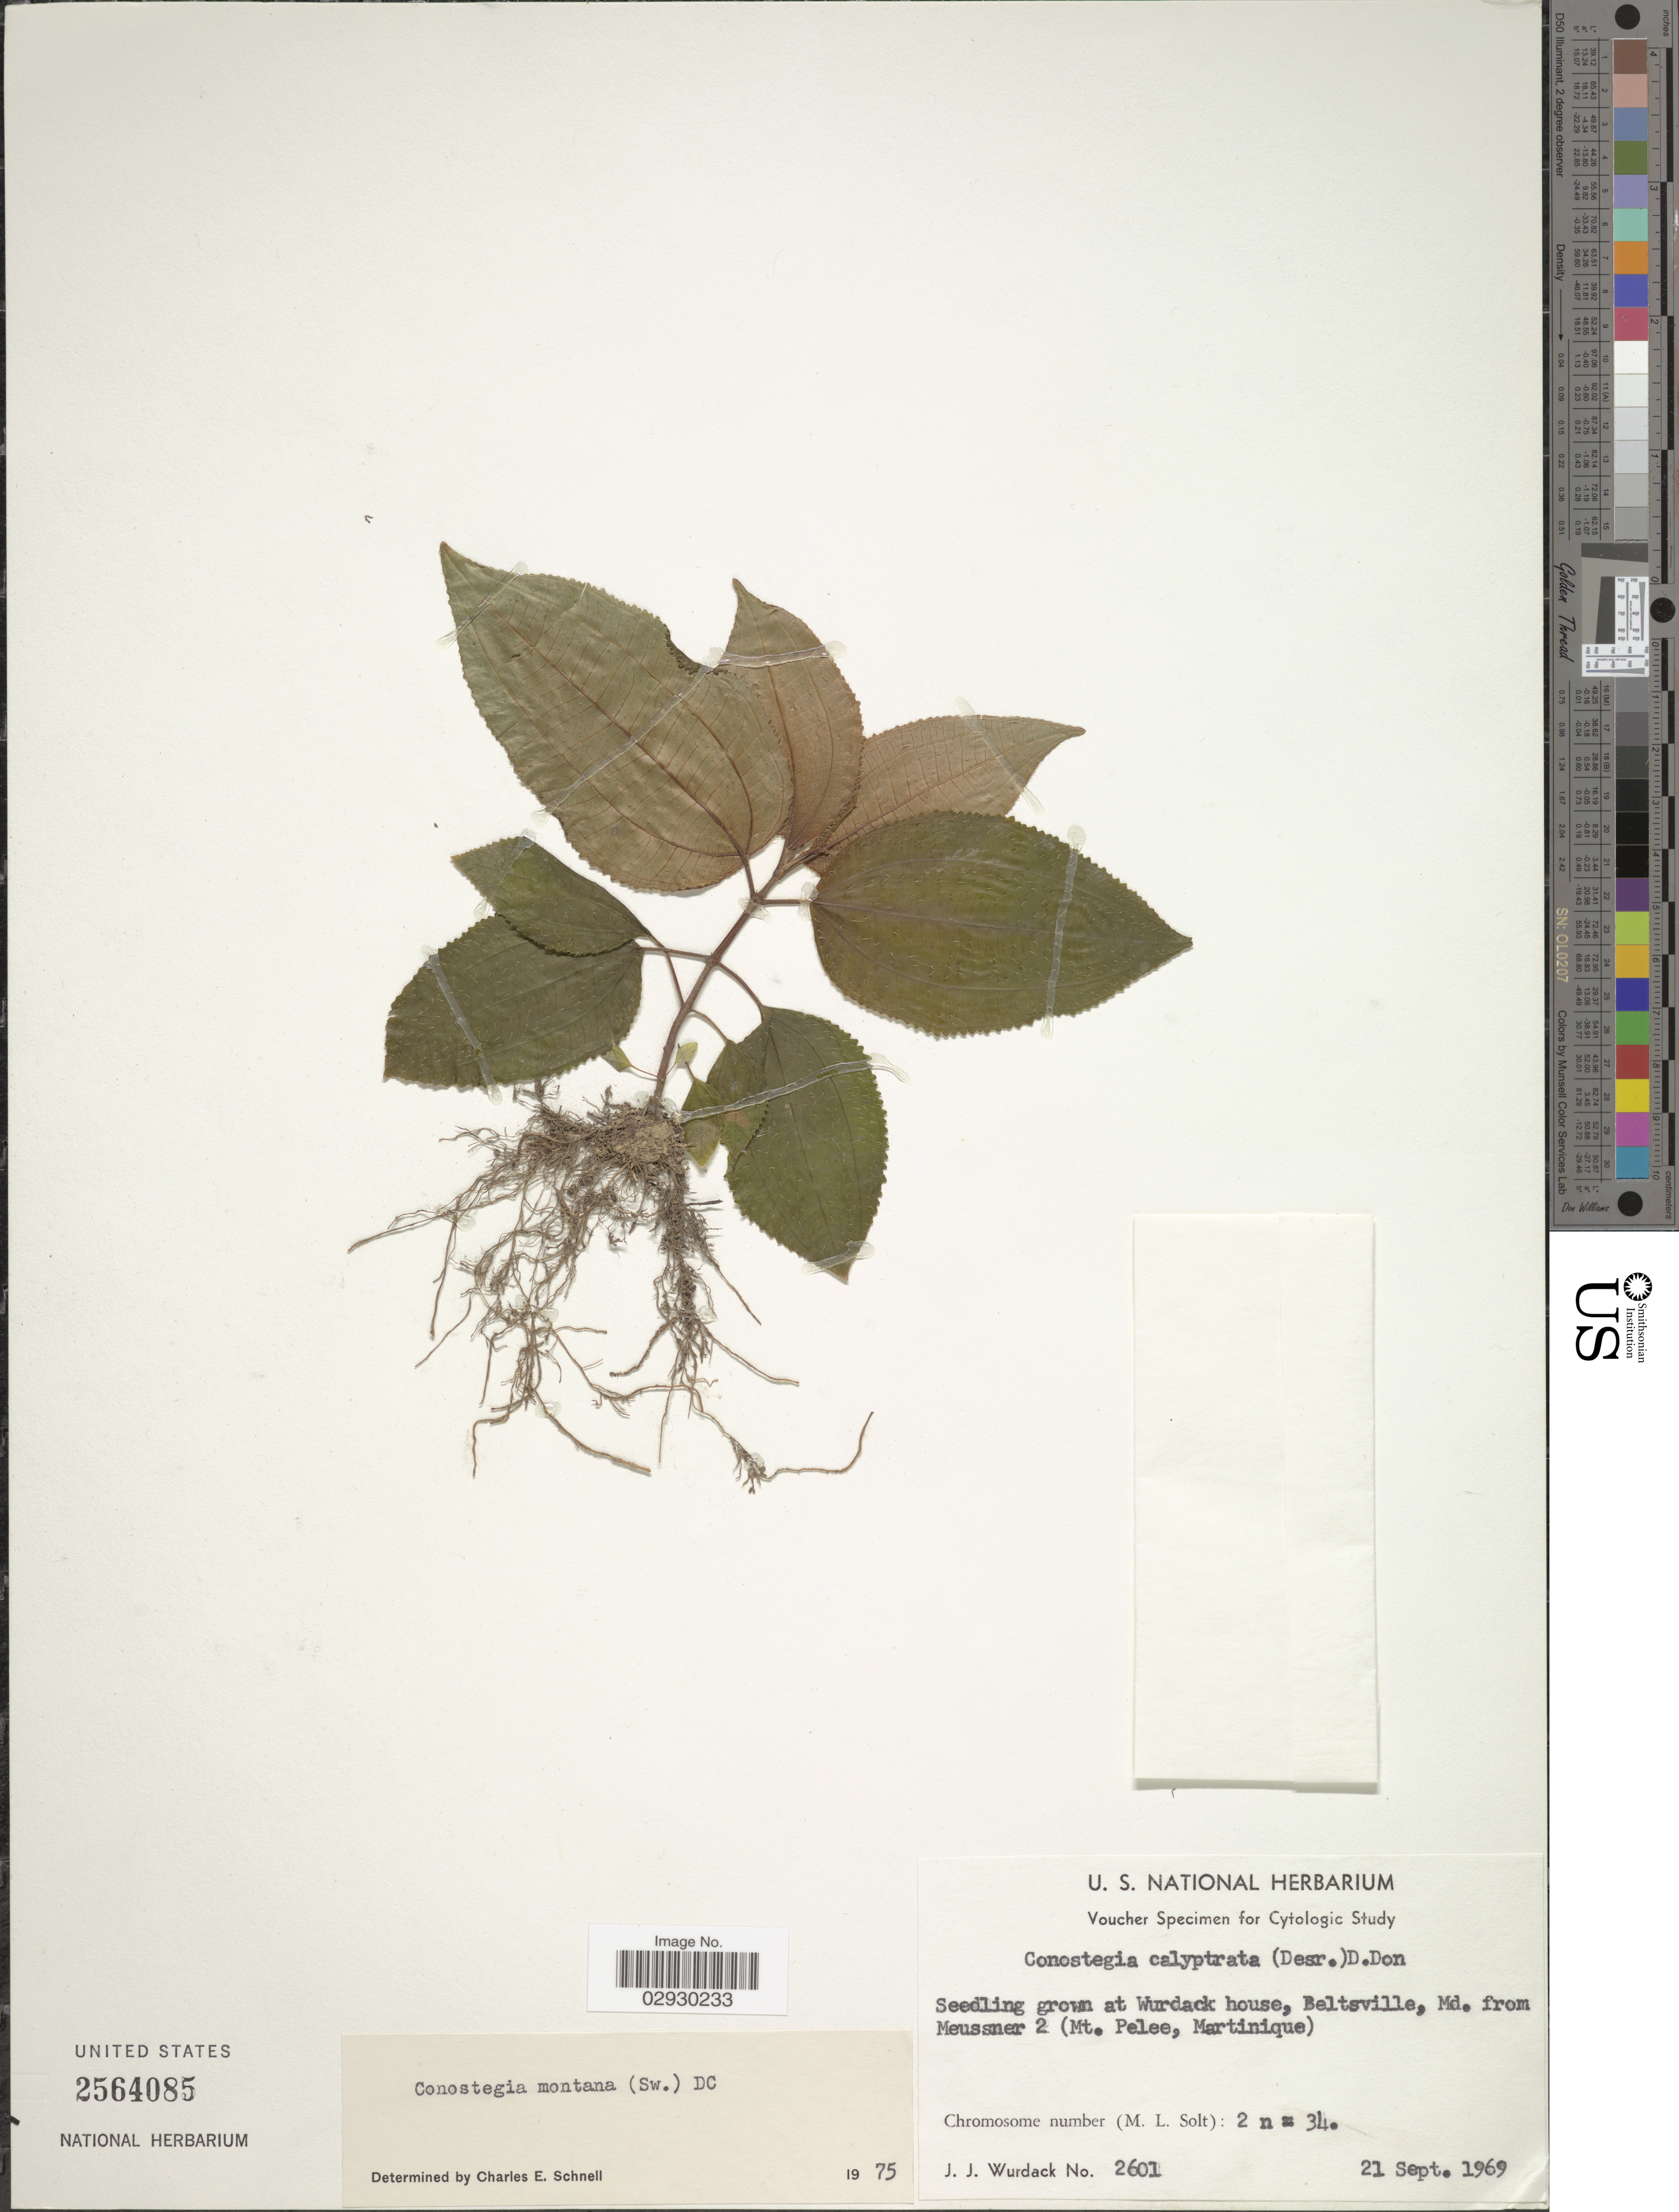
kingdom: Plantae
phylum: Tracheophyta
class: Magnoliopsida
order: Myrtales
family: Melastomataceae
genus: Conostegia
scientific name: Conostegia montana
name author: (Sw.) D. Don ex DC.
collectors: J. J. Wurdack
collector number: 2601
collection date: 1969-09-21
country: United States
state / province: Maryland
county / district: Prince George's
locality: Grown at Wurdack house, Beltsville, Md.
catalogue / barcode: US 2564085